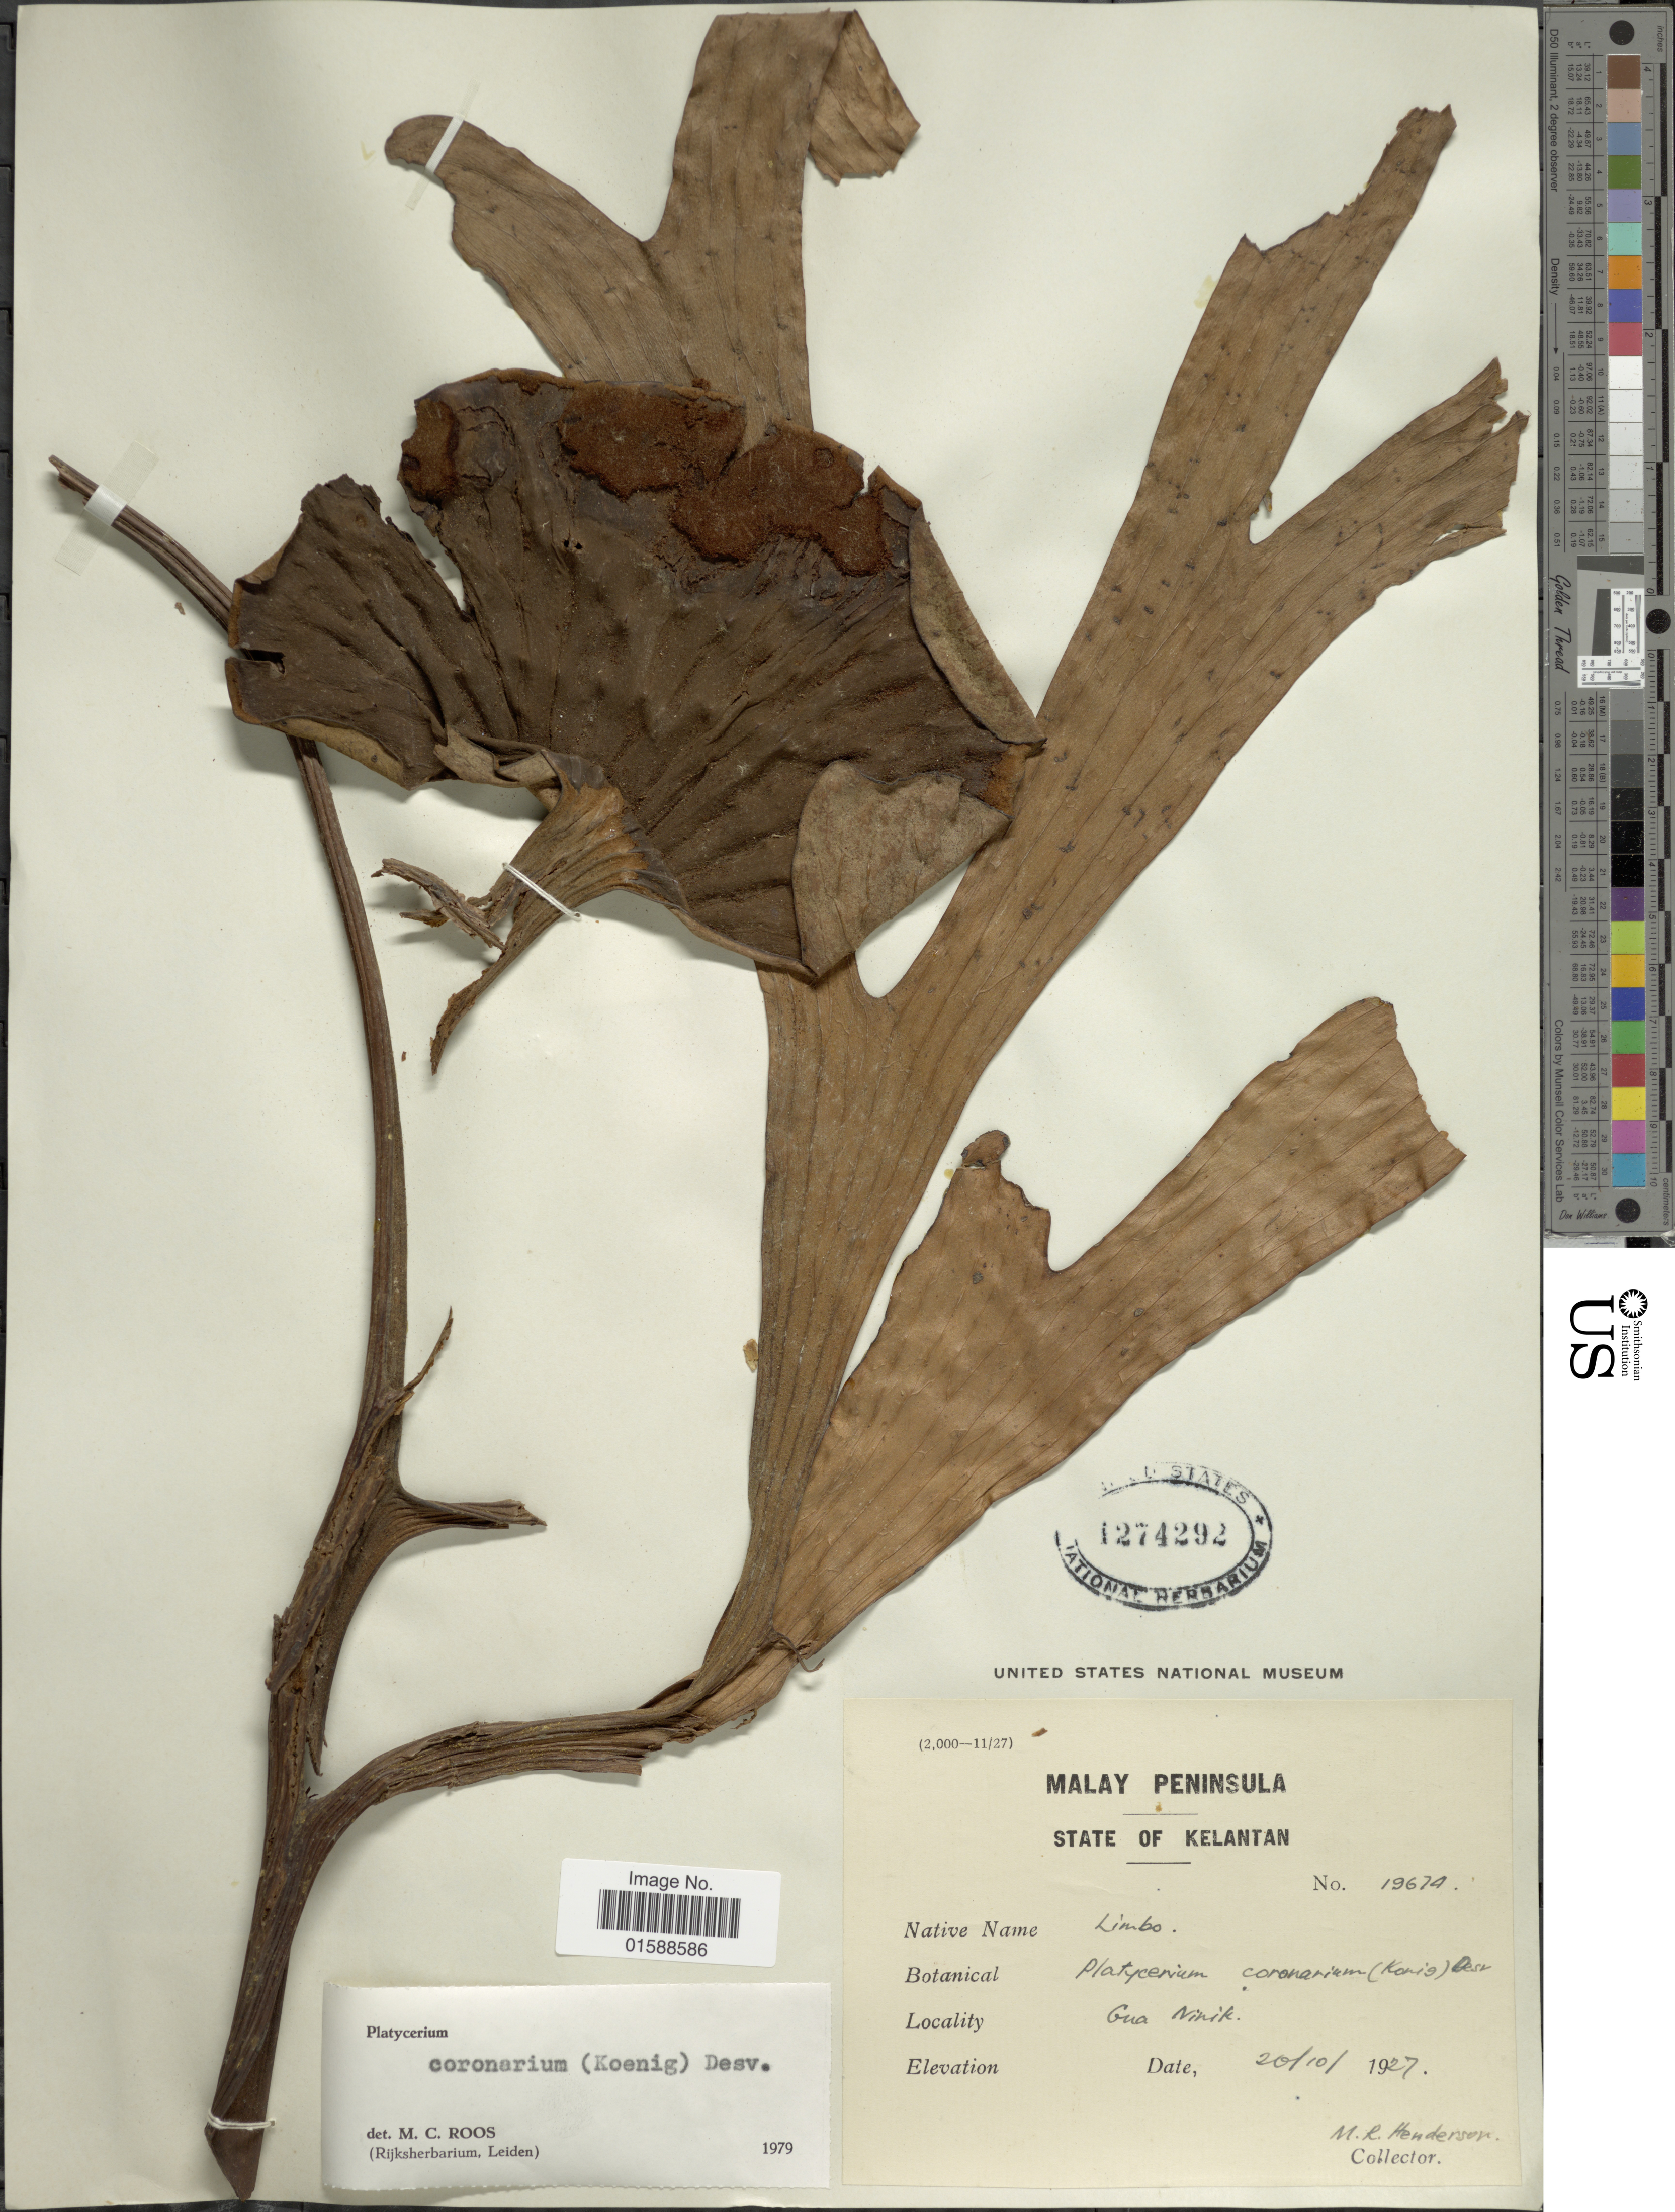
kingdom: Plantae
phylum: Tracheophyta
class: Polypodiopsida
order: Polypodiales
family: Polypodiaceae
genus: Platycerium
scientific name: Platycerium coronarium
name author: (K.D. Koenig ex O.F. Müll.) Desv.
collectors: M. Henderson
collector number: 1967A*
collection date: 1927-10-20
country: Malaysia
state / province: Kelantan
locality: Malay Peninsula. Gua Ninik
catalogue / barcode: US 1274292